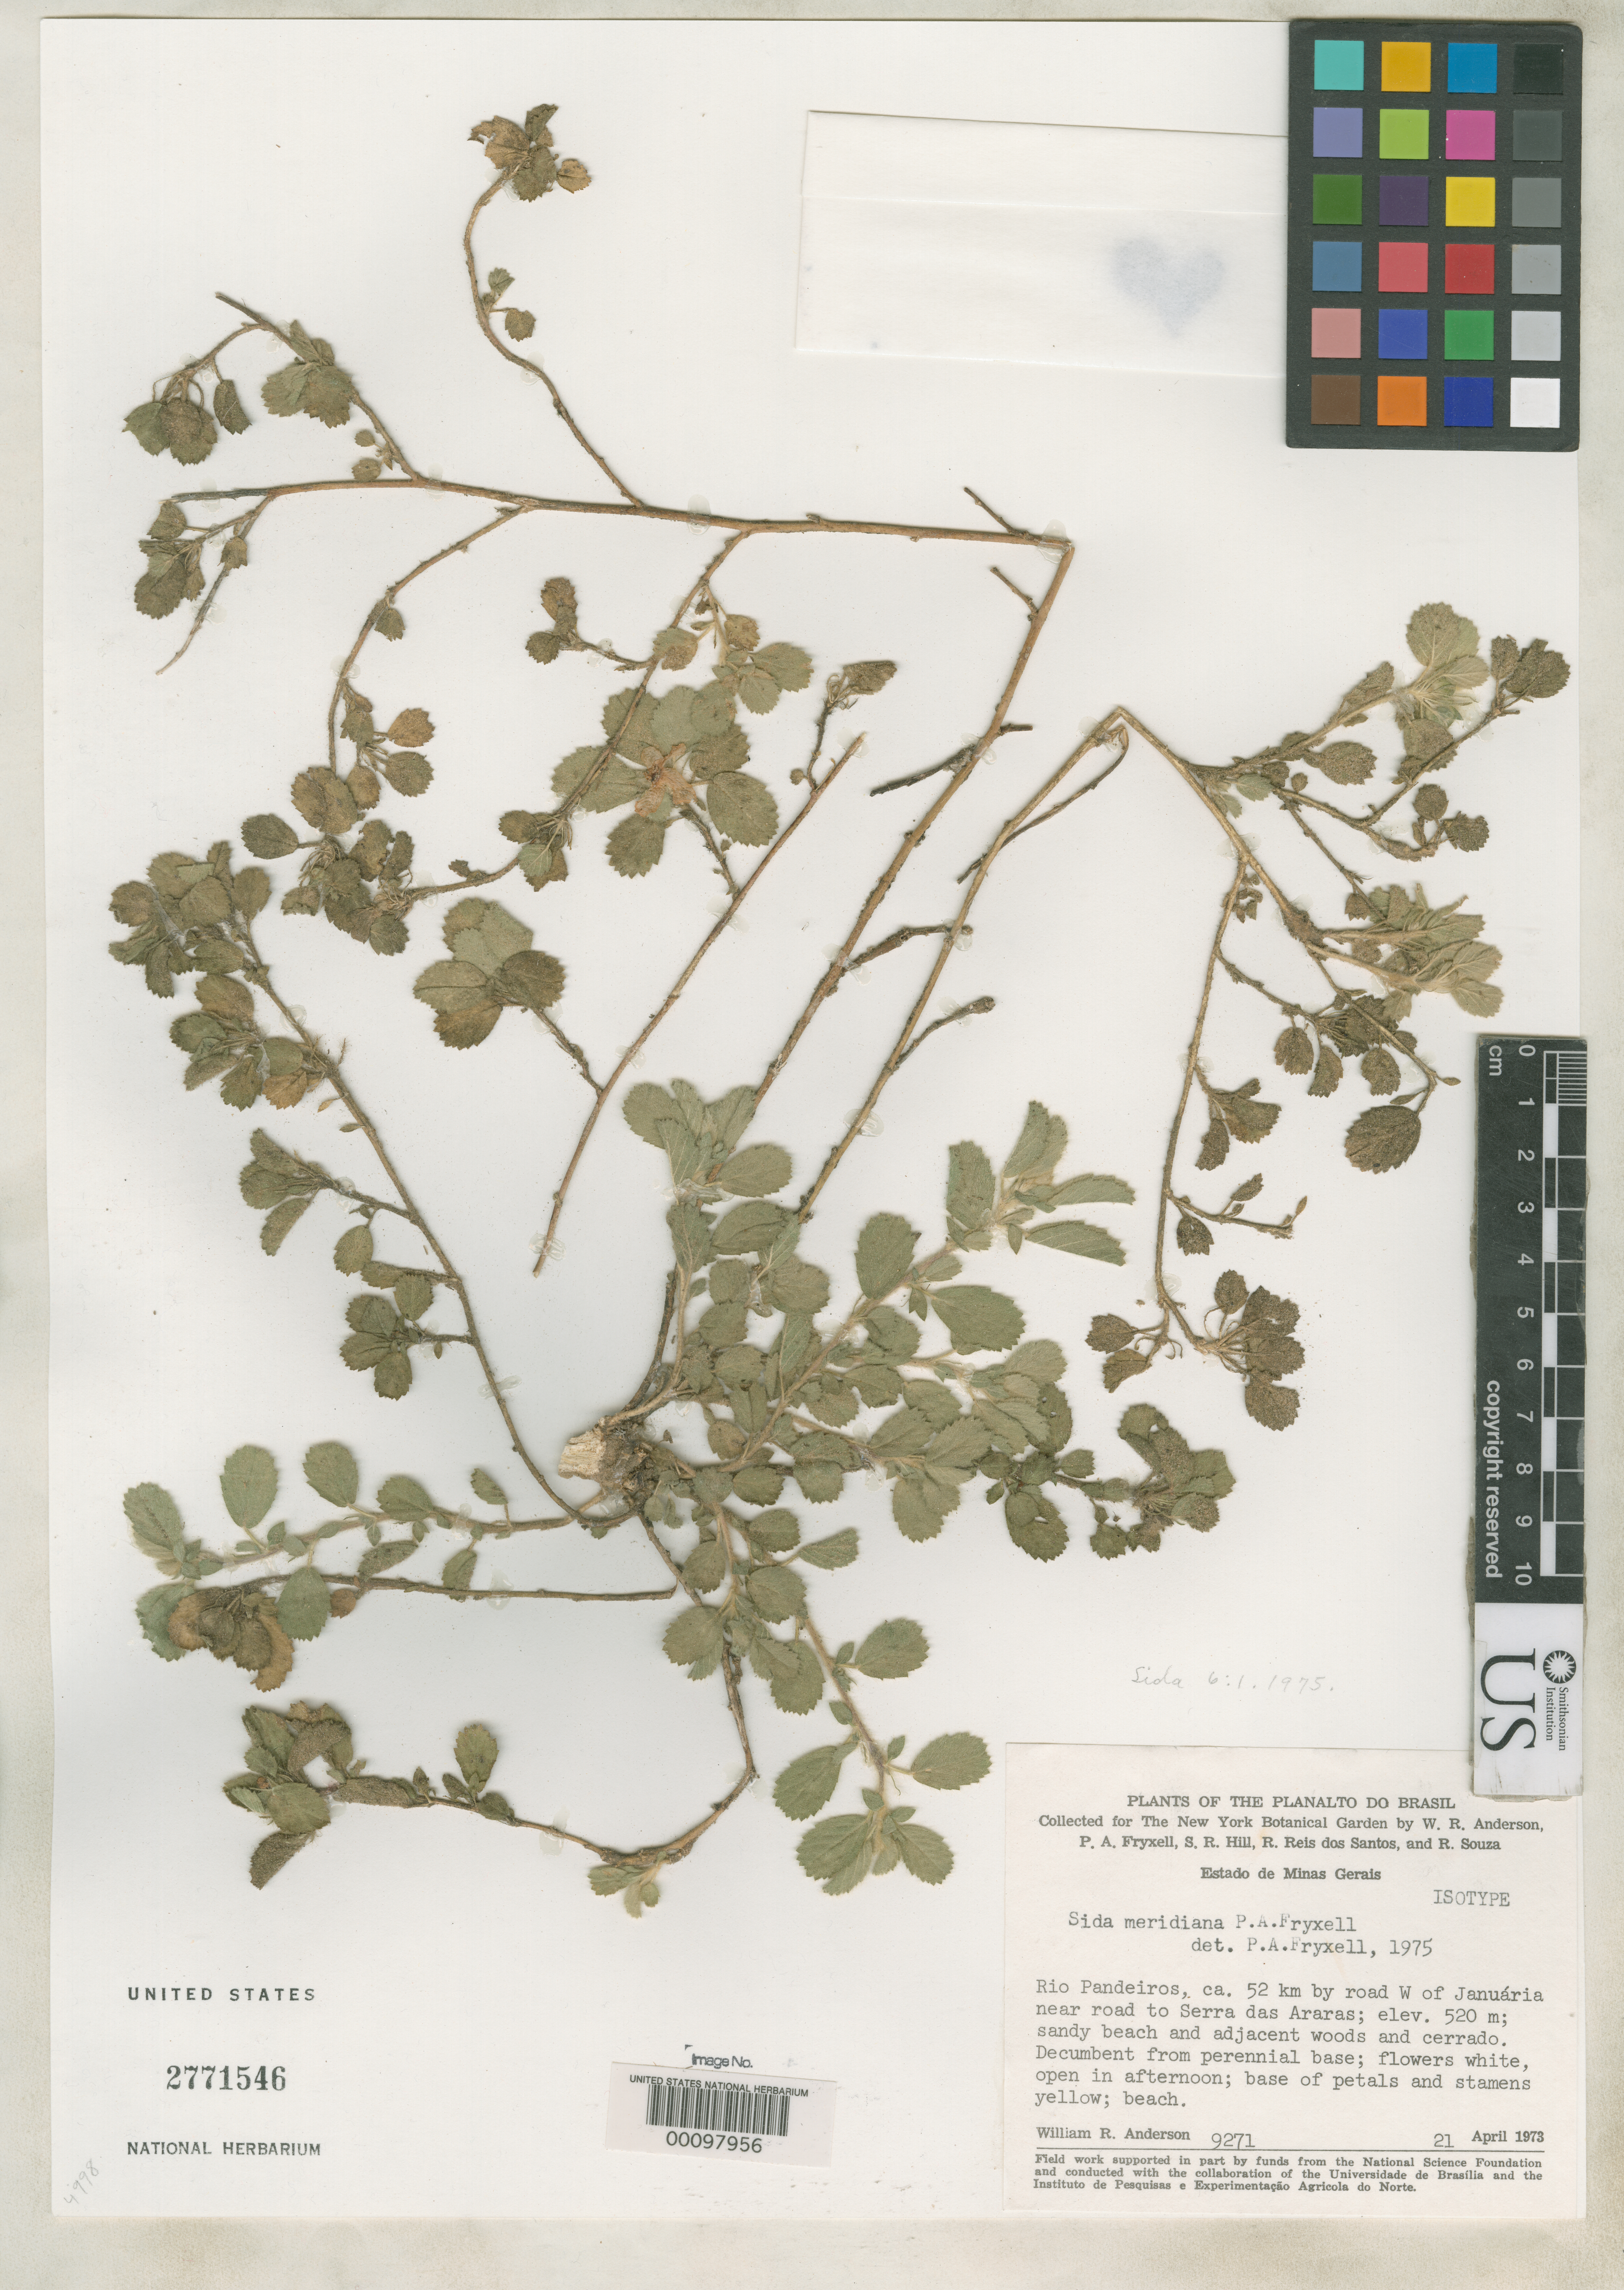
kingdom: Plantae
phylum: Tracheophyta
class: Magnoliopsida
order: Malvales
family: Malvaceae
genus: Sida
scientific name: Sida meridiana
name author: Fryxell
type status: Isotype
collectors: W. R. Anderson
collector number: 9271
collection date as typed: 21 Apr 1973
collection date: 1973-04-21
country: Brazil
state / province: Minas Gerais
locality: Rio Pandeiros, W of Januaria, near road to Serra Dasararas.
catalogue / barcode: US 2771546